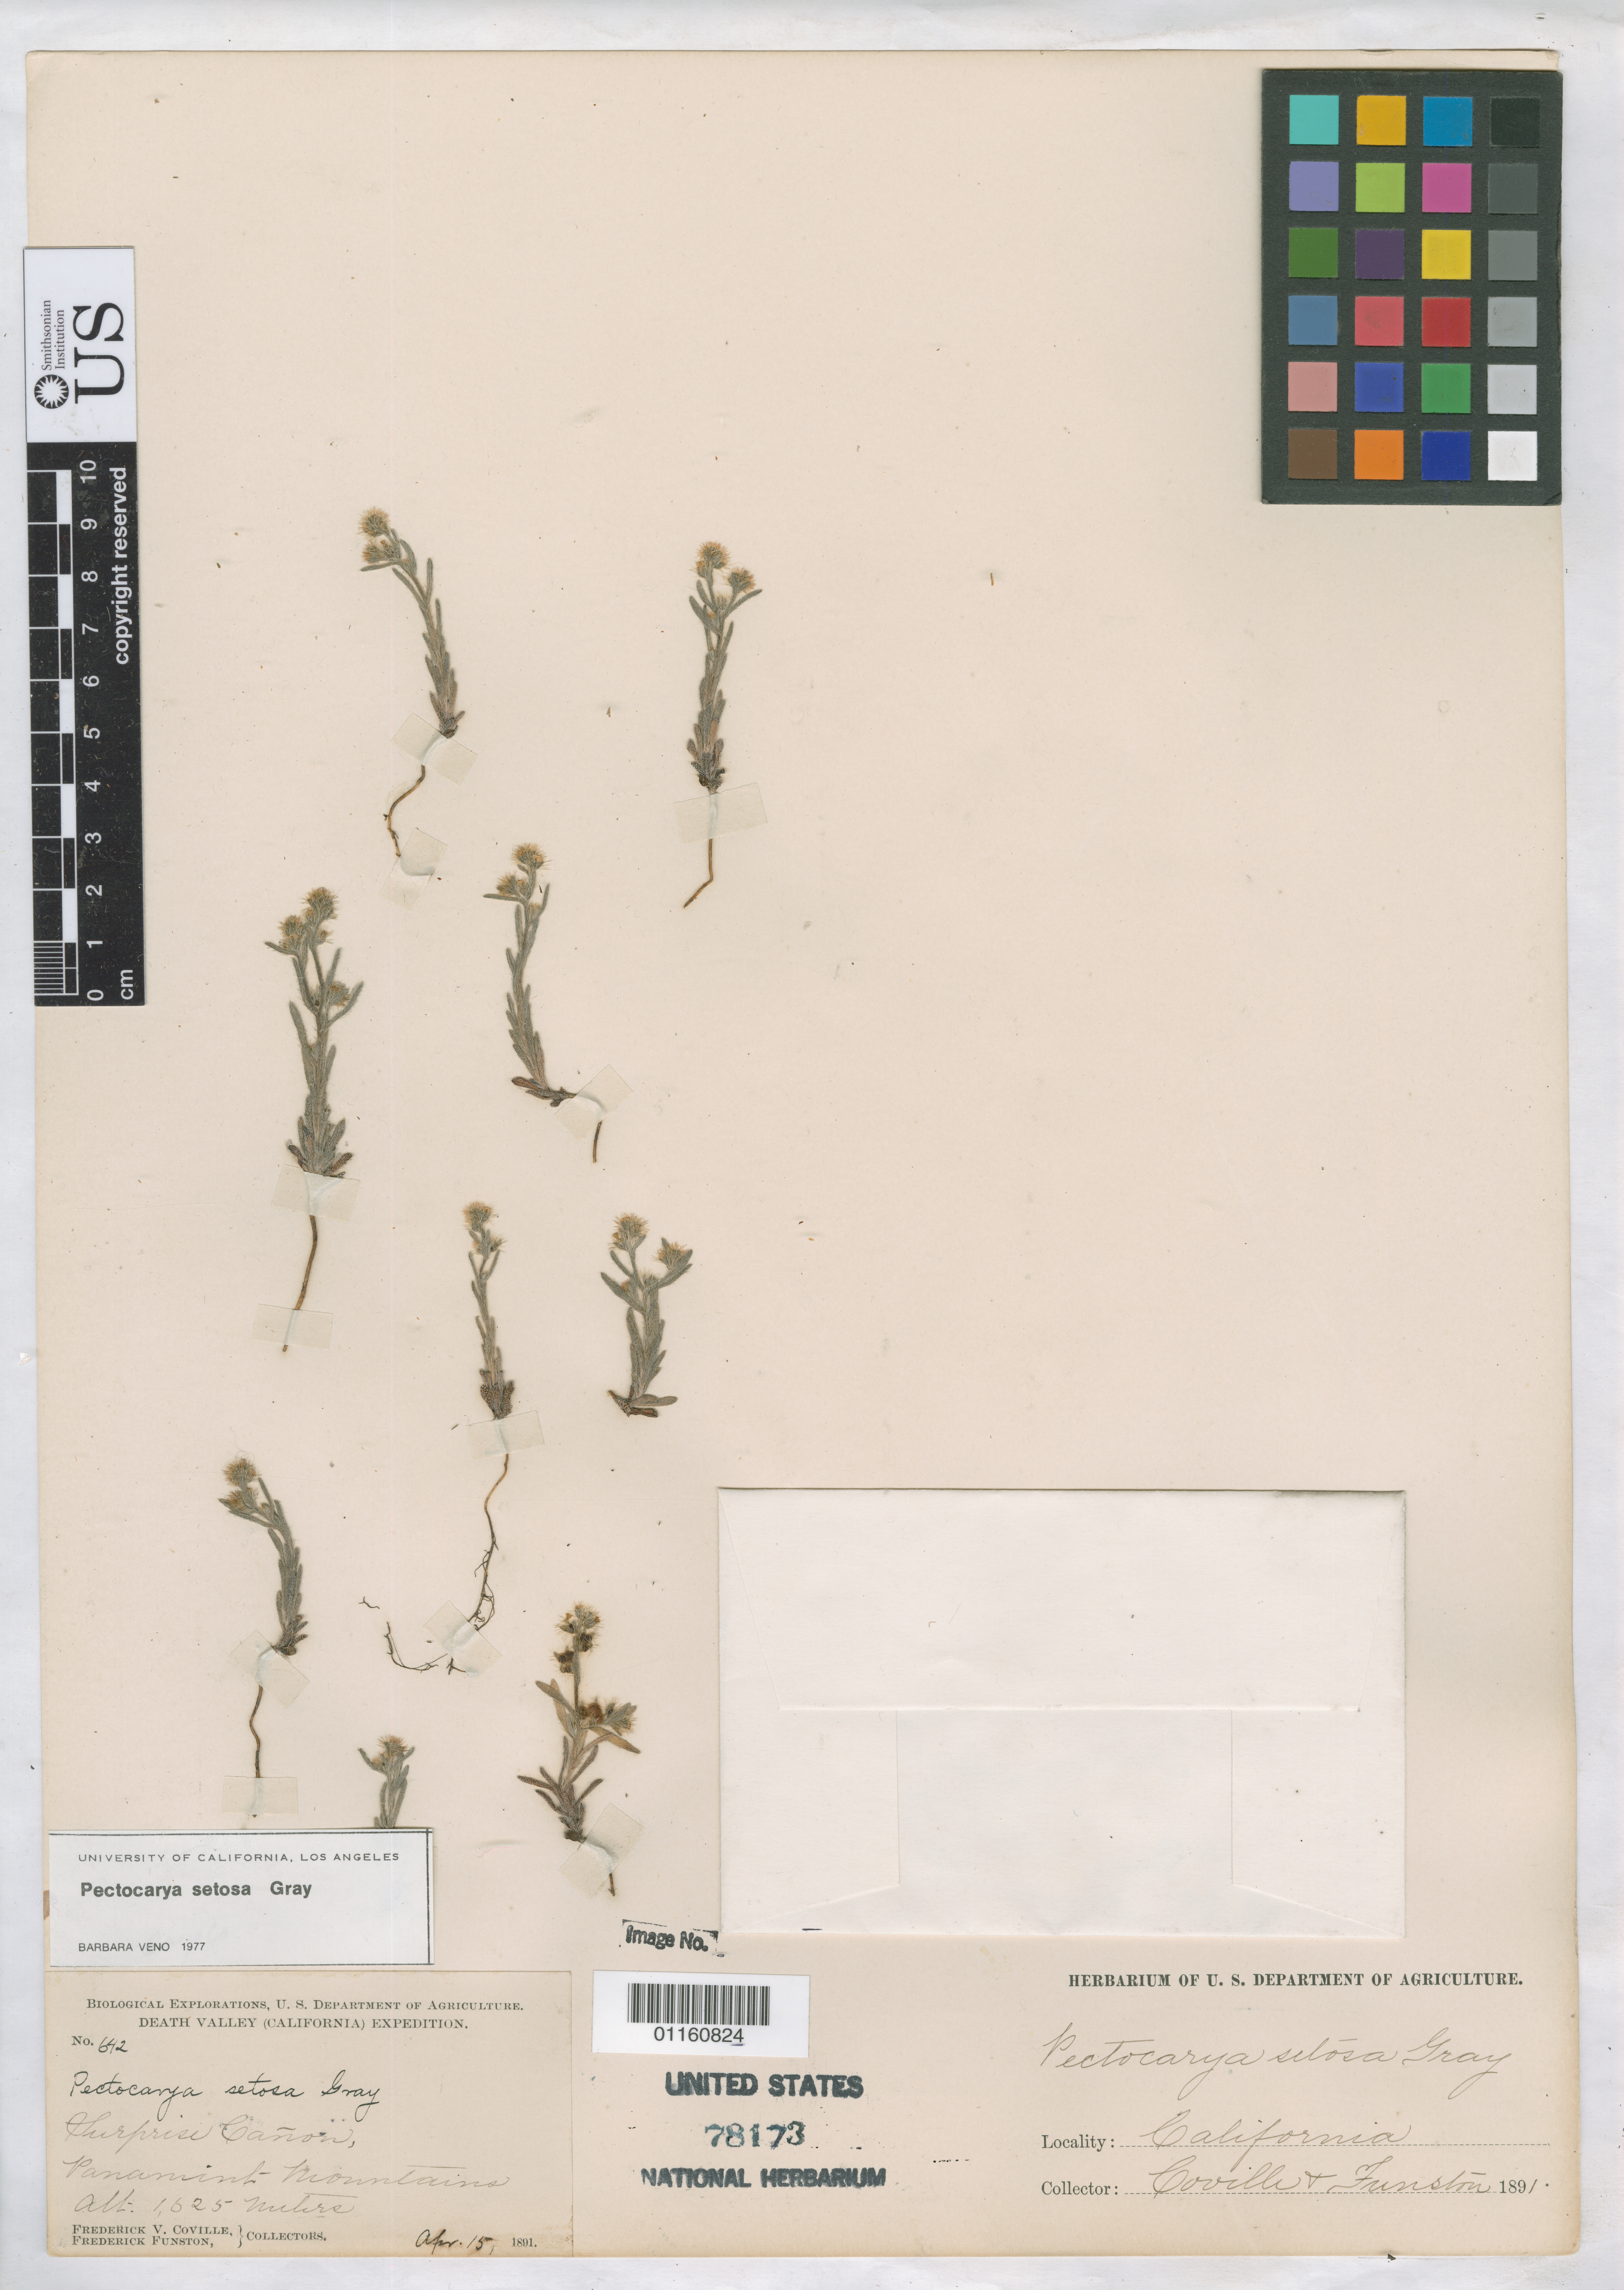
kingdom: Plantae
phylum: Tracheophyta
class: Magnoliopsida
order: Boraginales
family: Boraginaceae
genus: Pectocarya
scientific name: Pectocarya setosa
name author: A. Gray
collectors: F. V. Coville & F. Funston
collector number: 642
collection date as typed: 15 Apr 1891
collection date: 1891-04-15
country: United States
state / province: California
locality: Surprise Canyon, Panamint Mts.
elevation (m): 1625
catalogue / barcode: US 78173